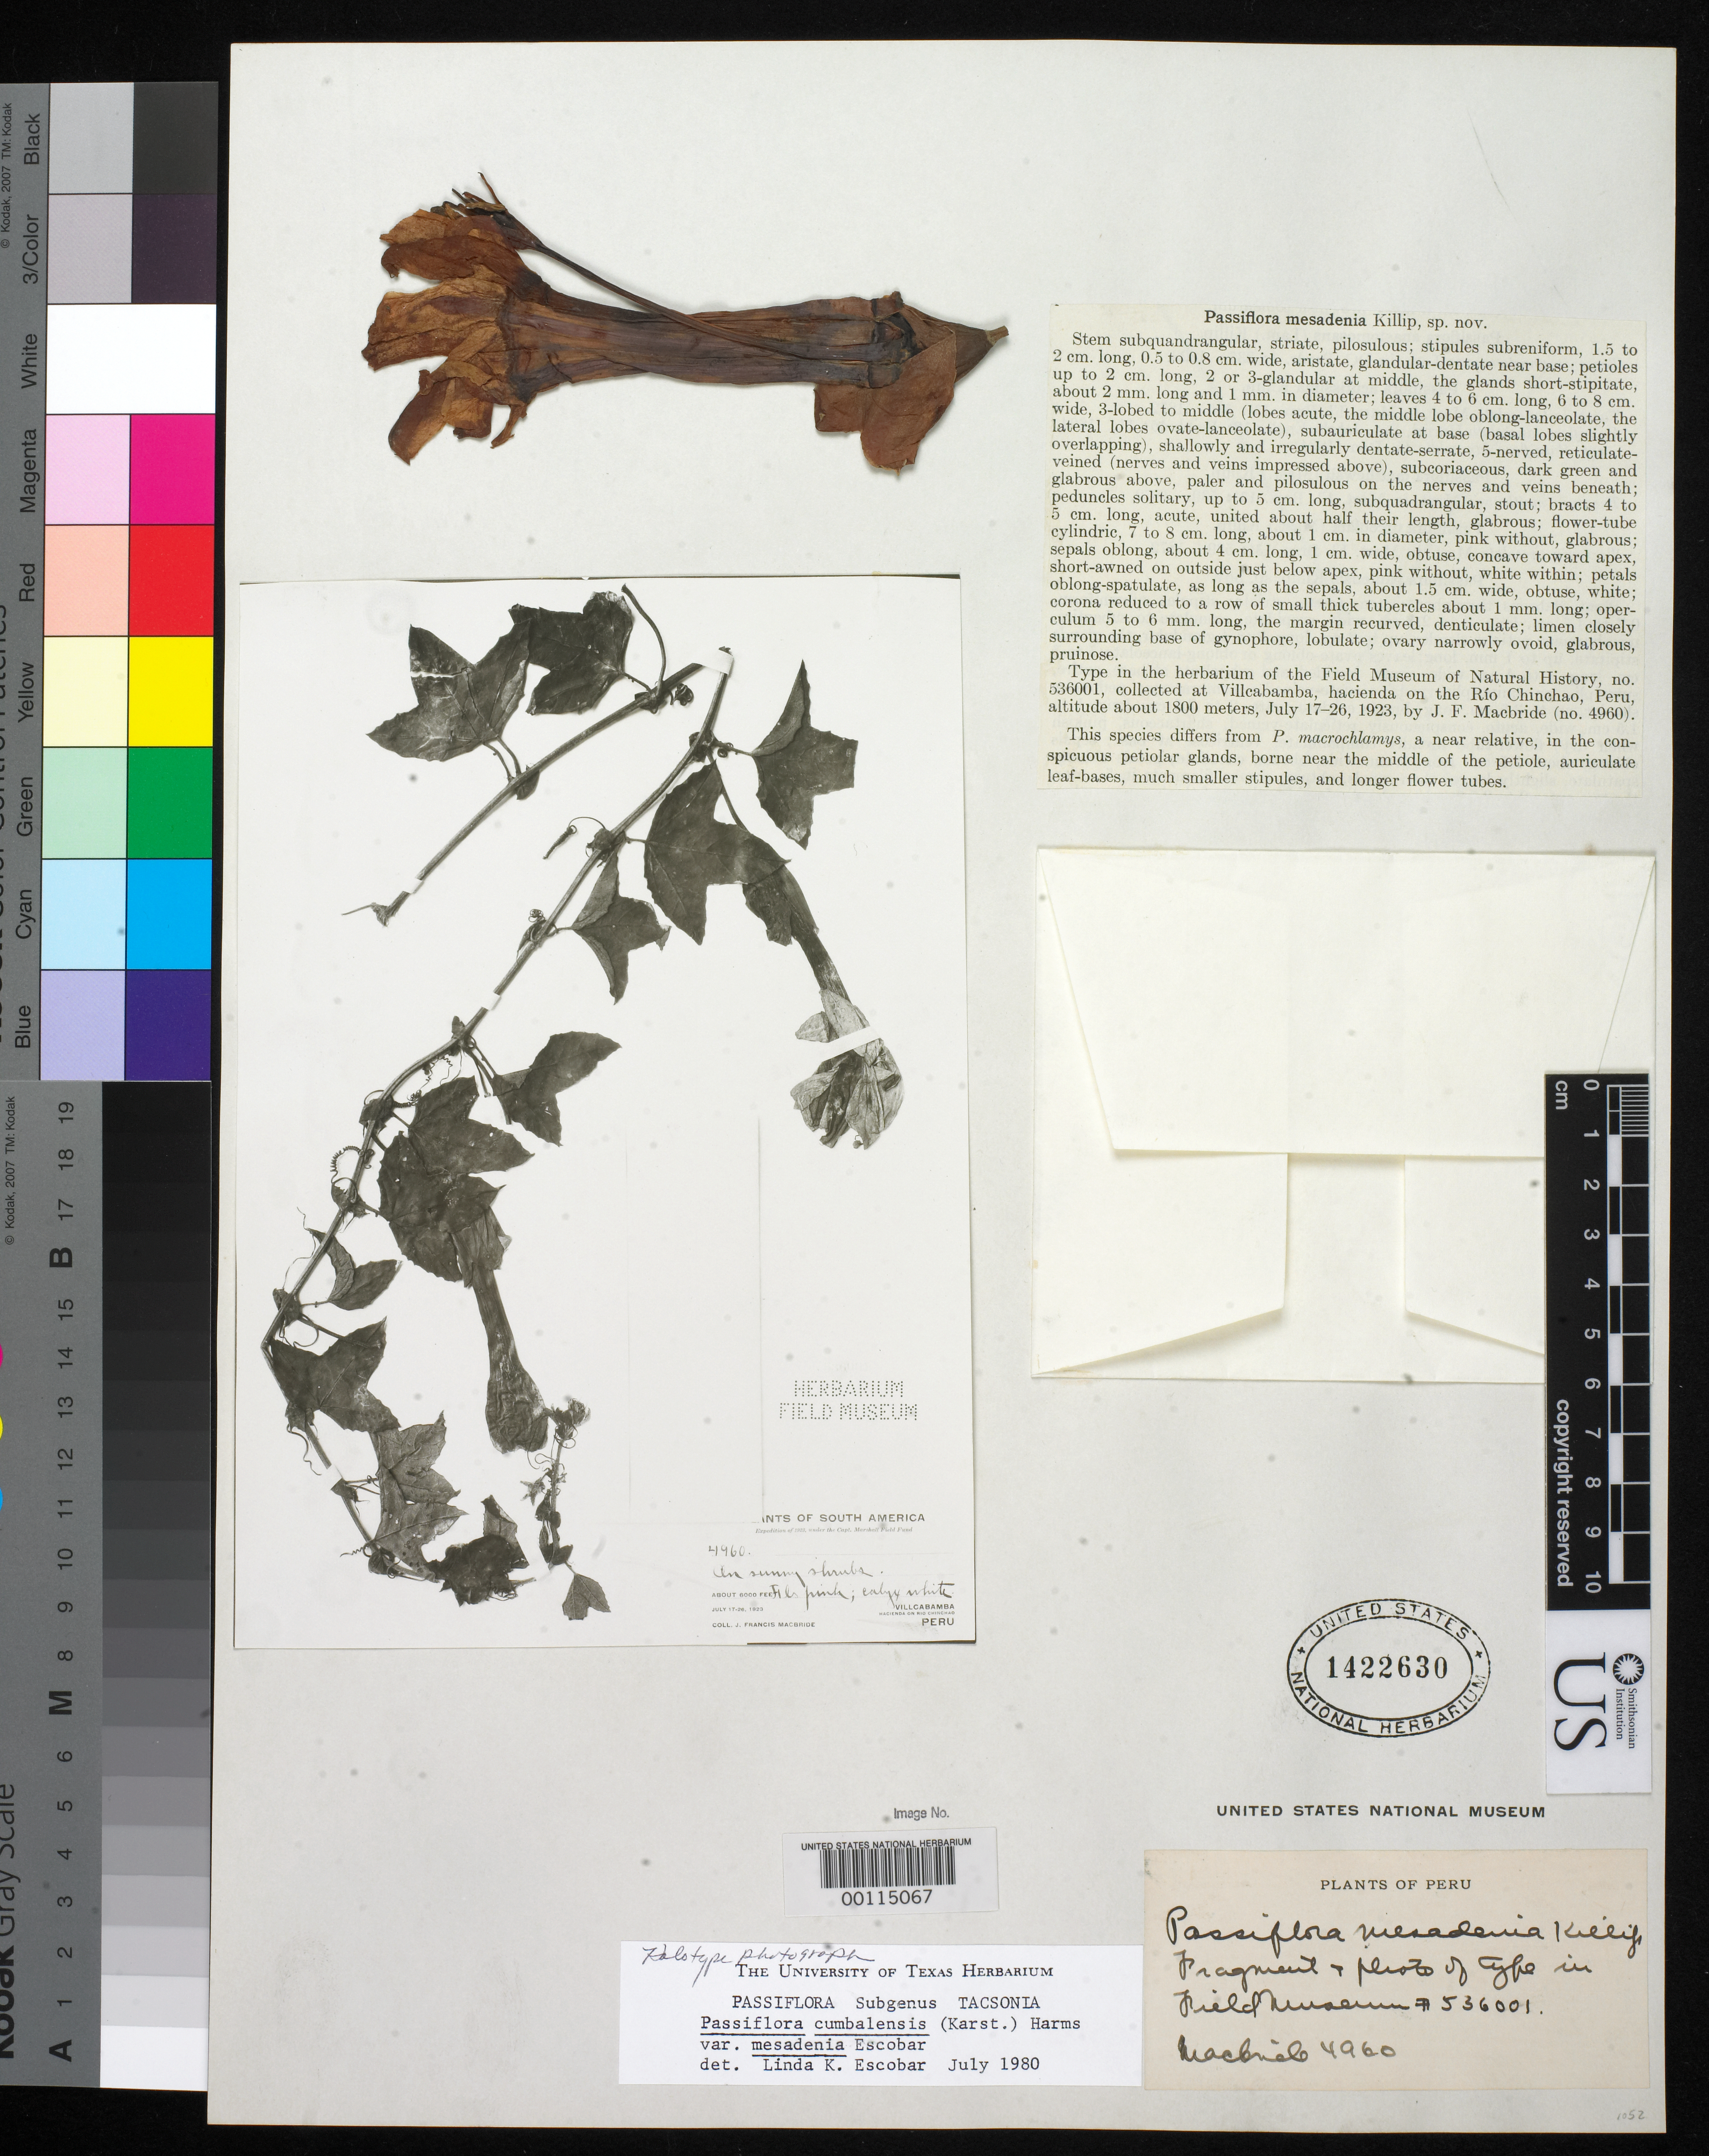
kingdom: Plantae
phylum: Tracheophyta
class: Magnoliopsida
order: Malpighiales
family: Passifloraceae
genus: Passiflora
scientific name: Passiflora mesadenia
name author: Killip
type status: Isotype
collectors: J. F. Macbride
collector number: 4960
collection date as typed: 17 Jul 1923 to 26 Jul 1923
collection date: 1923-07-17/1923-07-26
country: Peru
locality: Villcabamba, Río Chinchas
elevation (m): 1800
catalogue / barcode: US 1422630